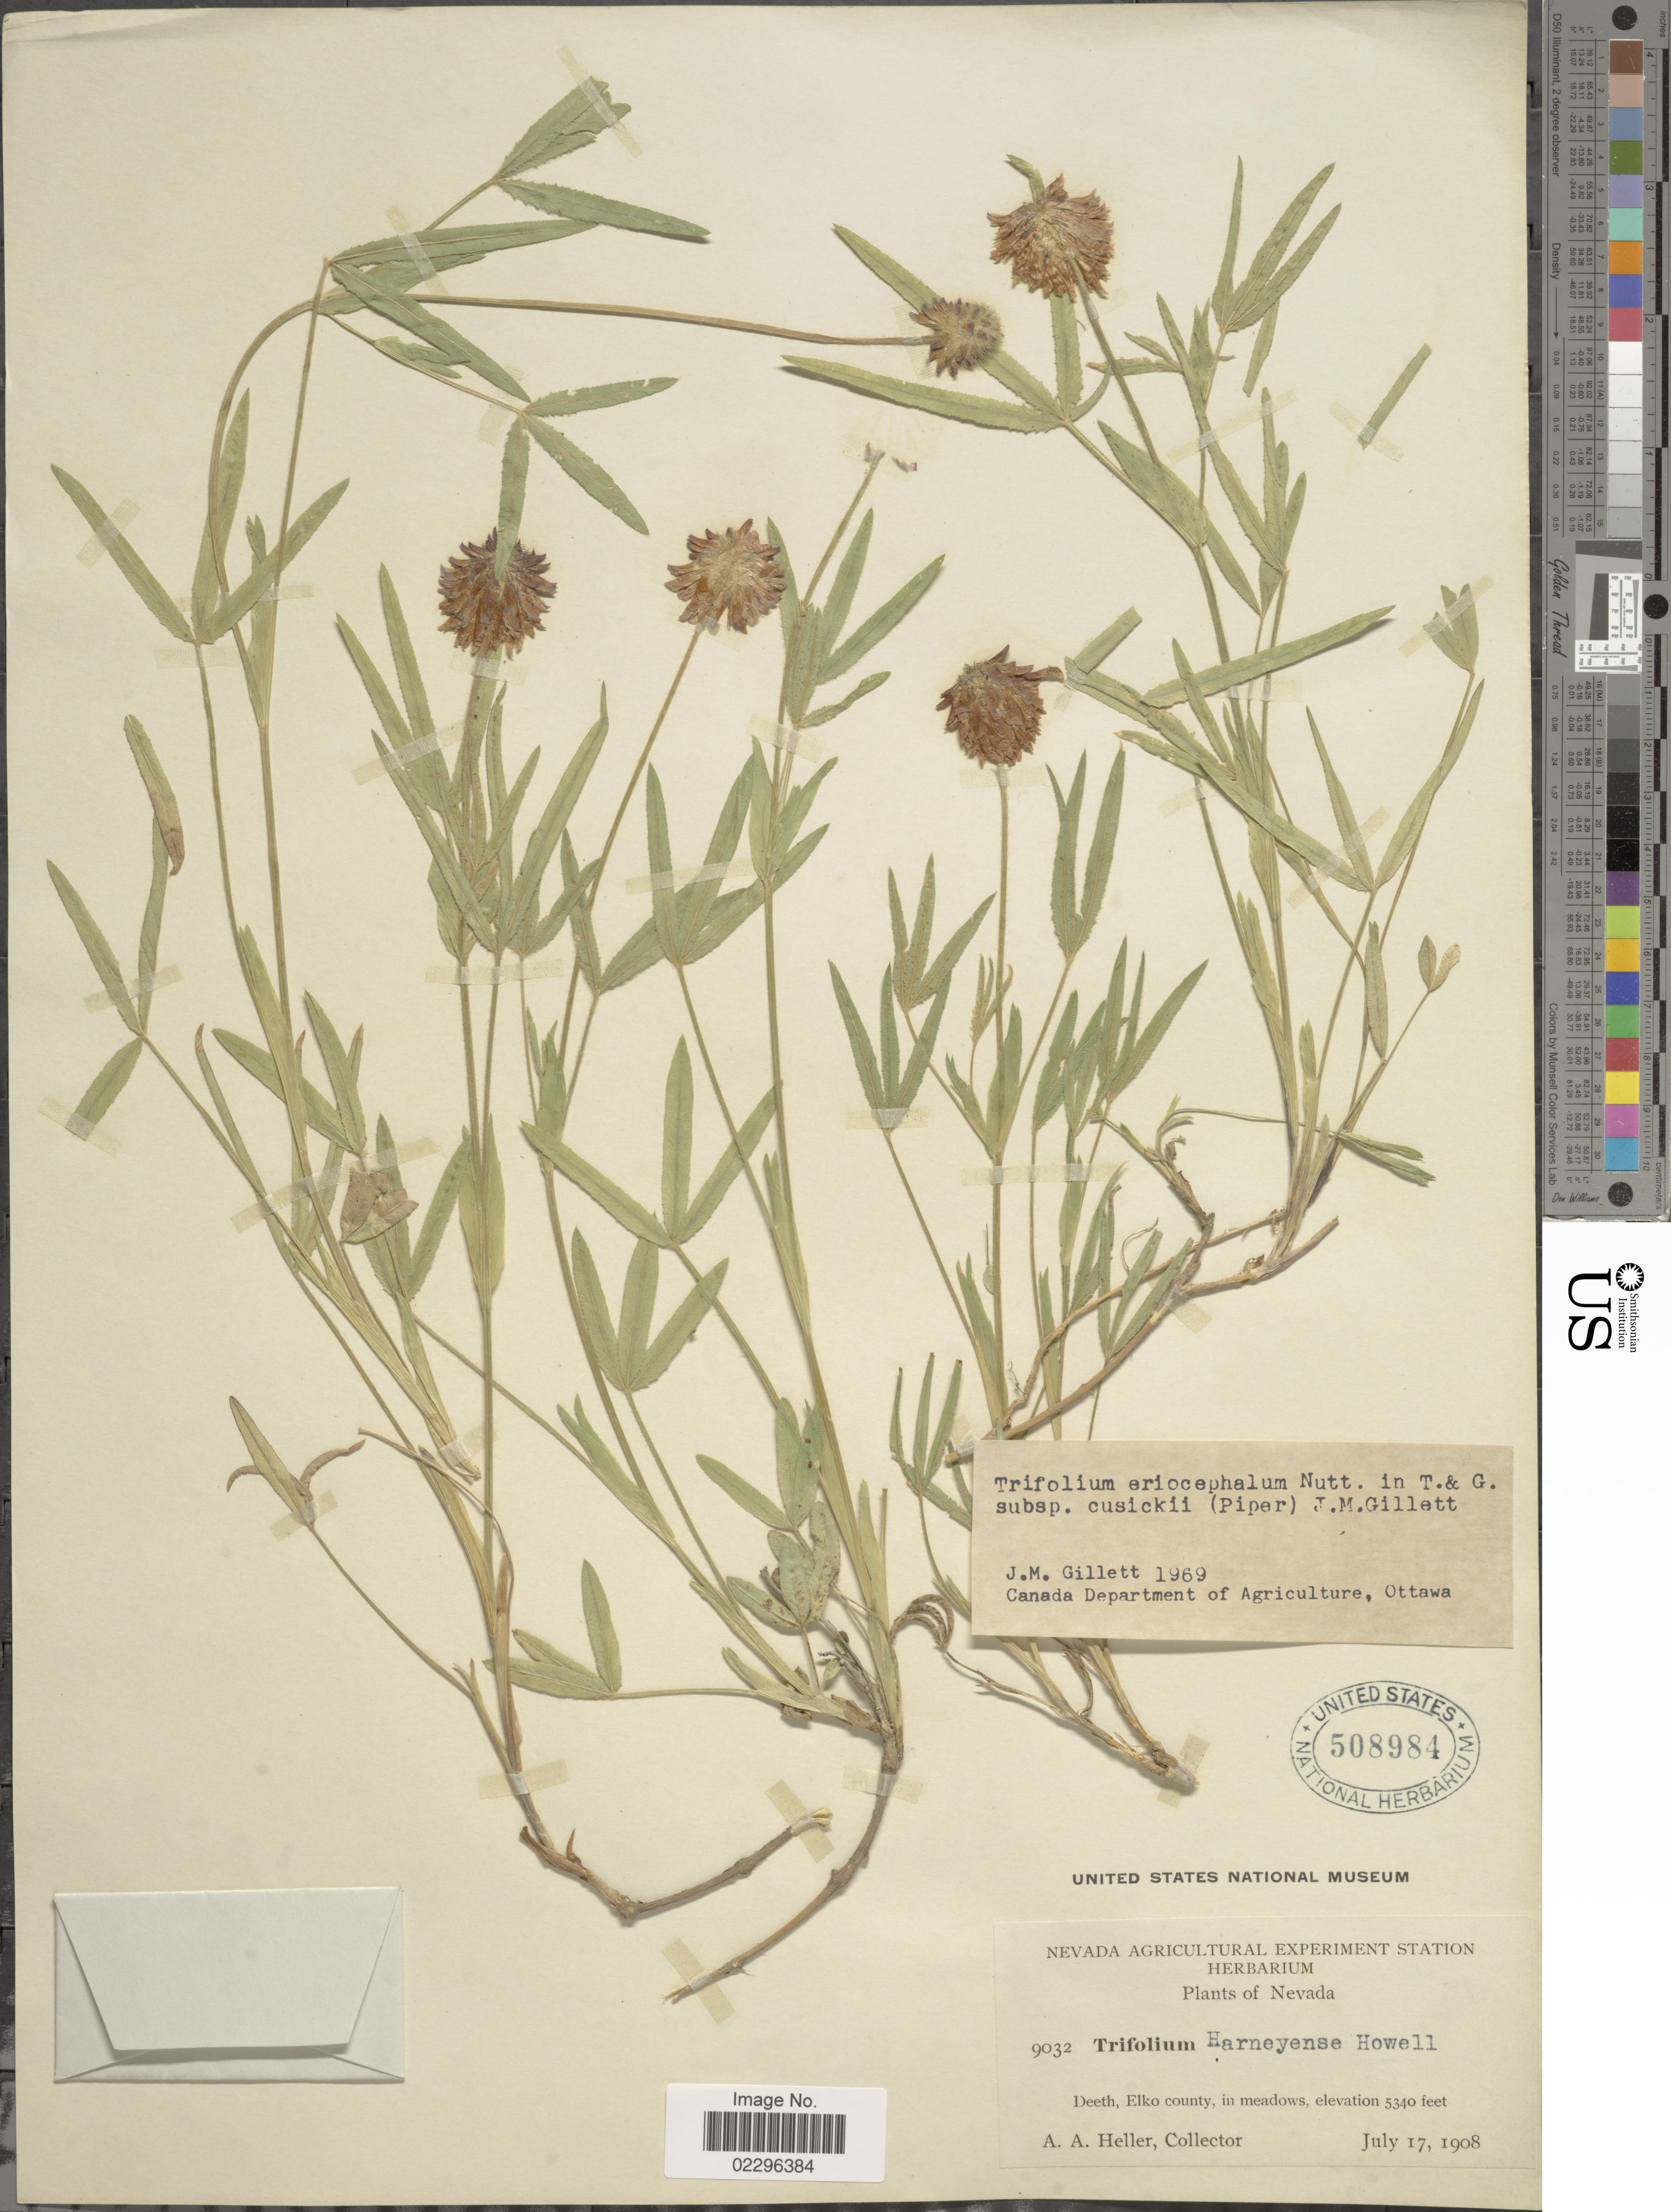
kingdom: Plantae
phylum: Tracheophyta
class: Magnoliopsida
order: Fabales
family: Fabaceae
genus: Trifolium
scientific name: Trifolium eriocephalum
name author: Nutt.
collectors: A. A. Heller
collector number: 9032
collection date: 1908-07-17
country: United States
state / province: Nevada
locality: Deeth, Elko County, in meadows.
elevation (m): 1628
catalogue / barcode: US 508984